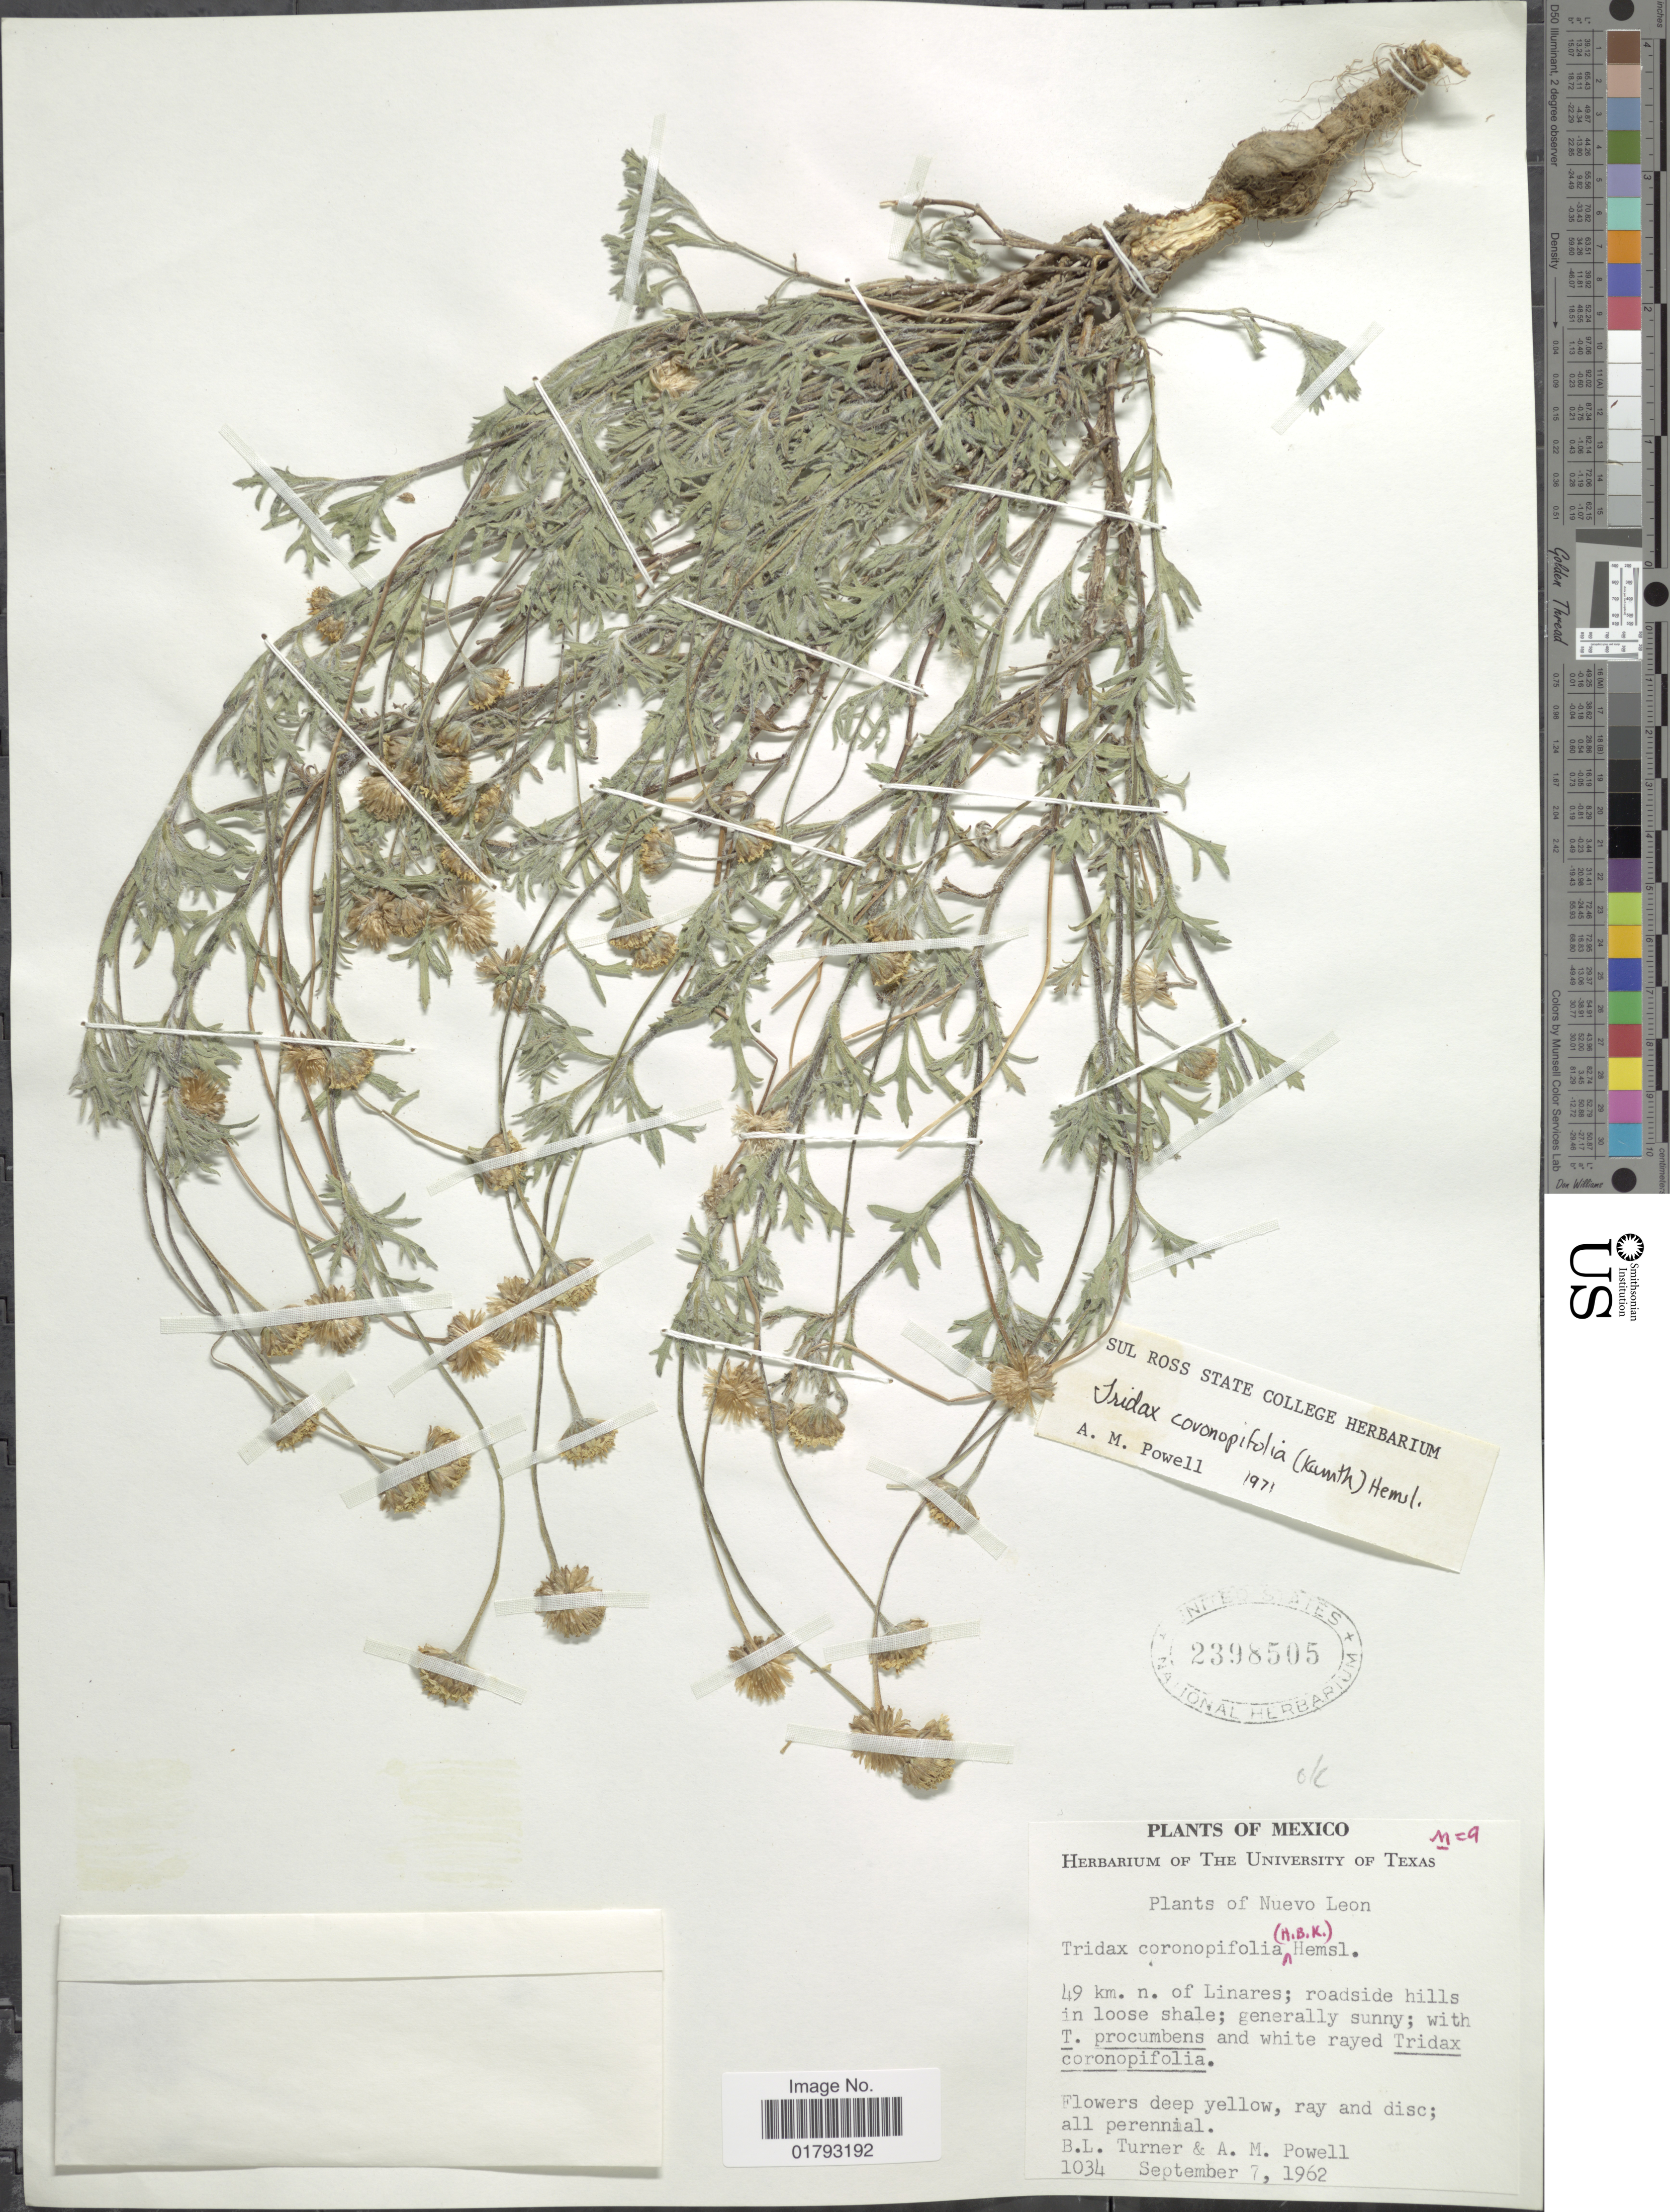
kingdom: Plantae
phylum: Tracheophyta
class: Magnoliopsida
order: Asterales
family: Asteraceae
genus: Tridax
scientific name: Tridax coronopifolia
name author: (Kunth) Hemsl.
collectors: B. L. Turner & A. M. Powell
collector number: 1034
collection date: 1962-09-07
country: Mexico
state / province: Nuevo León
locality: Nuevo Leon. 49 km. n. of Linares; roadside hills in loose shale.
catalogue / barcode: US 2398505